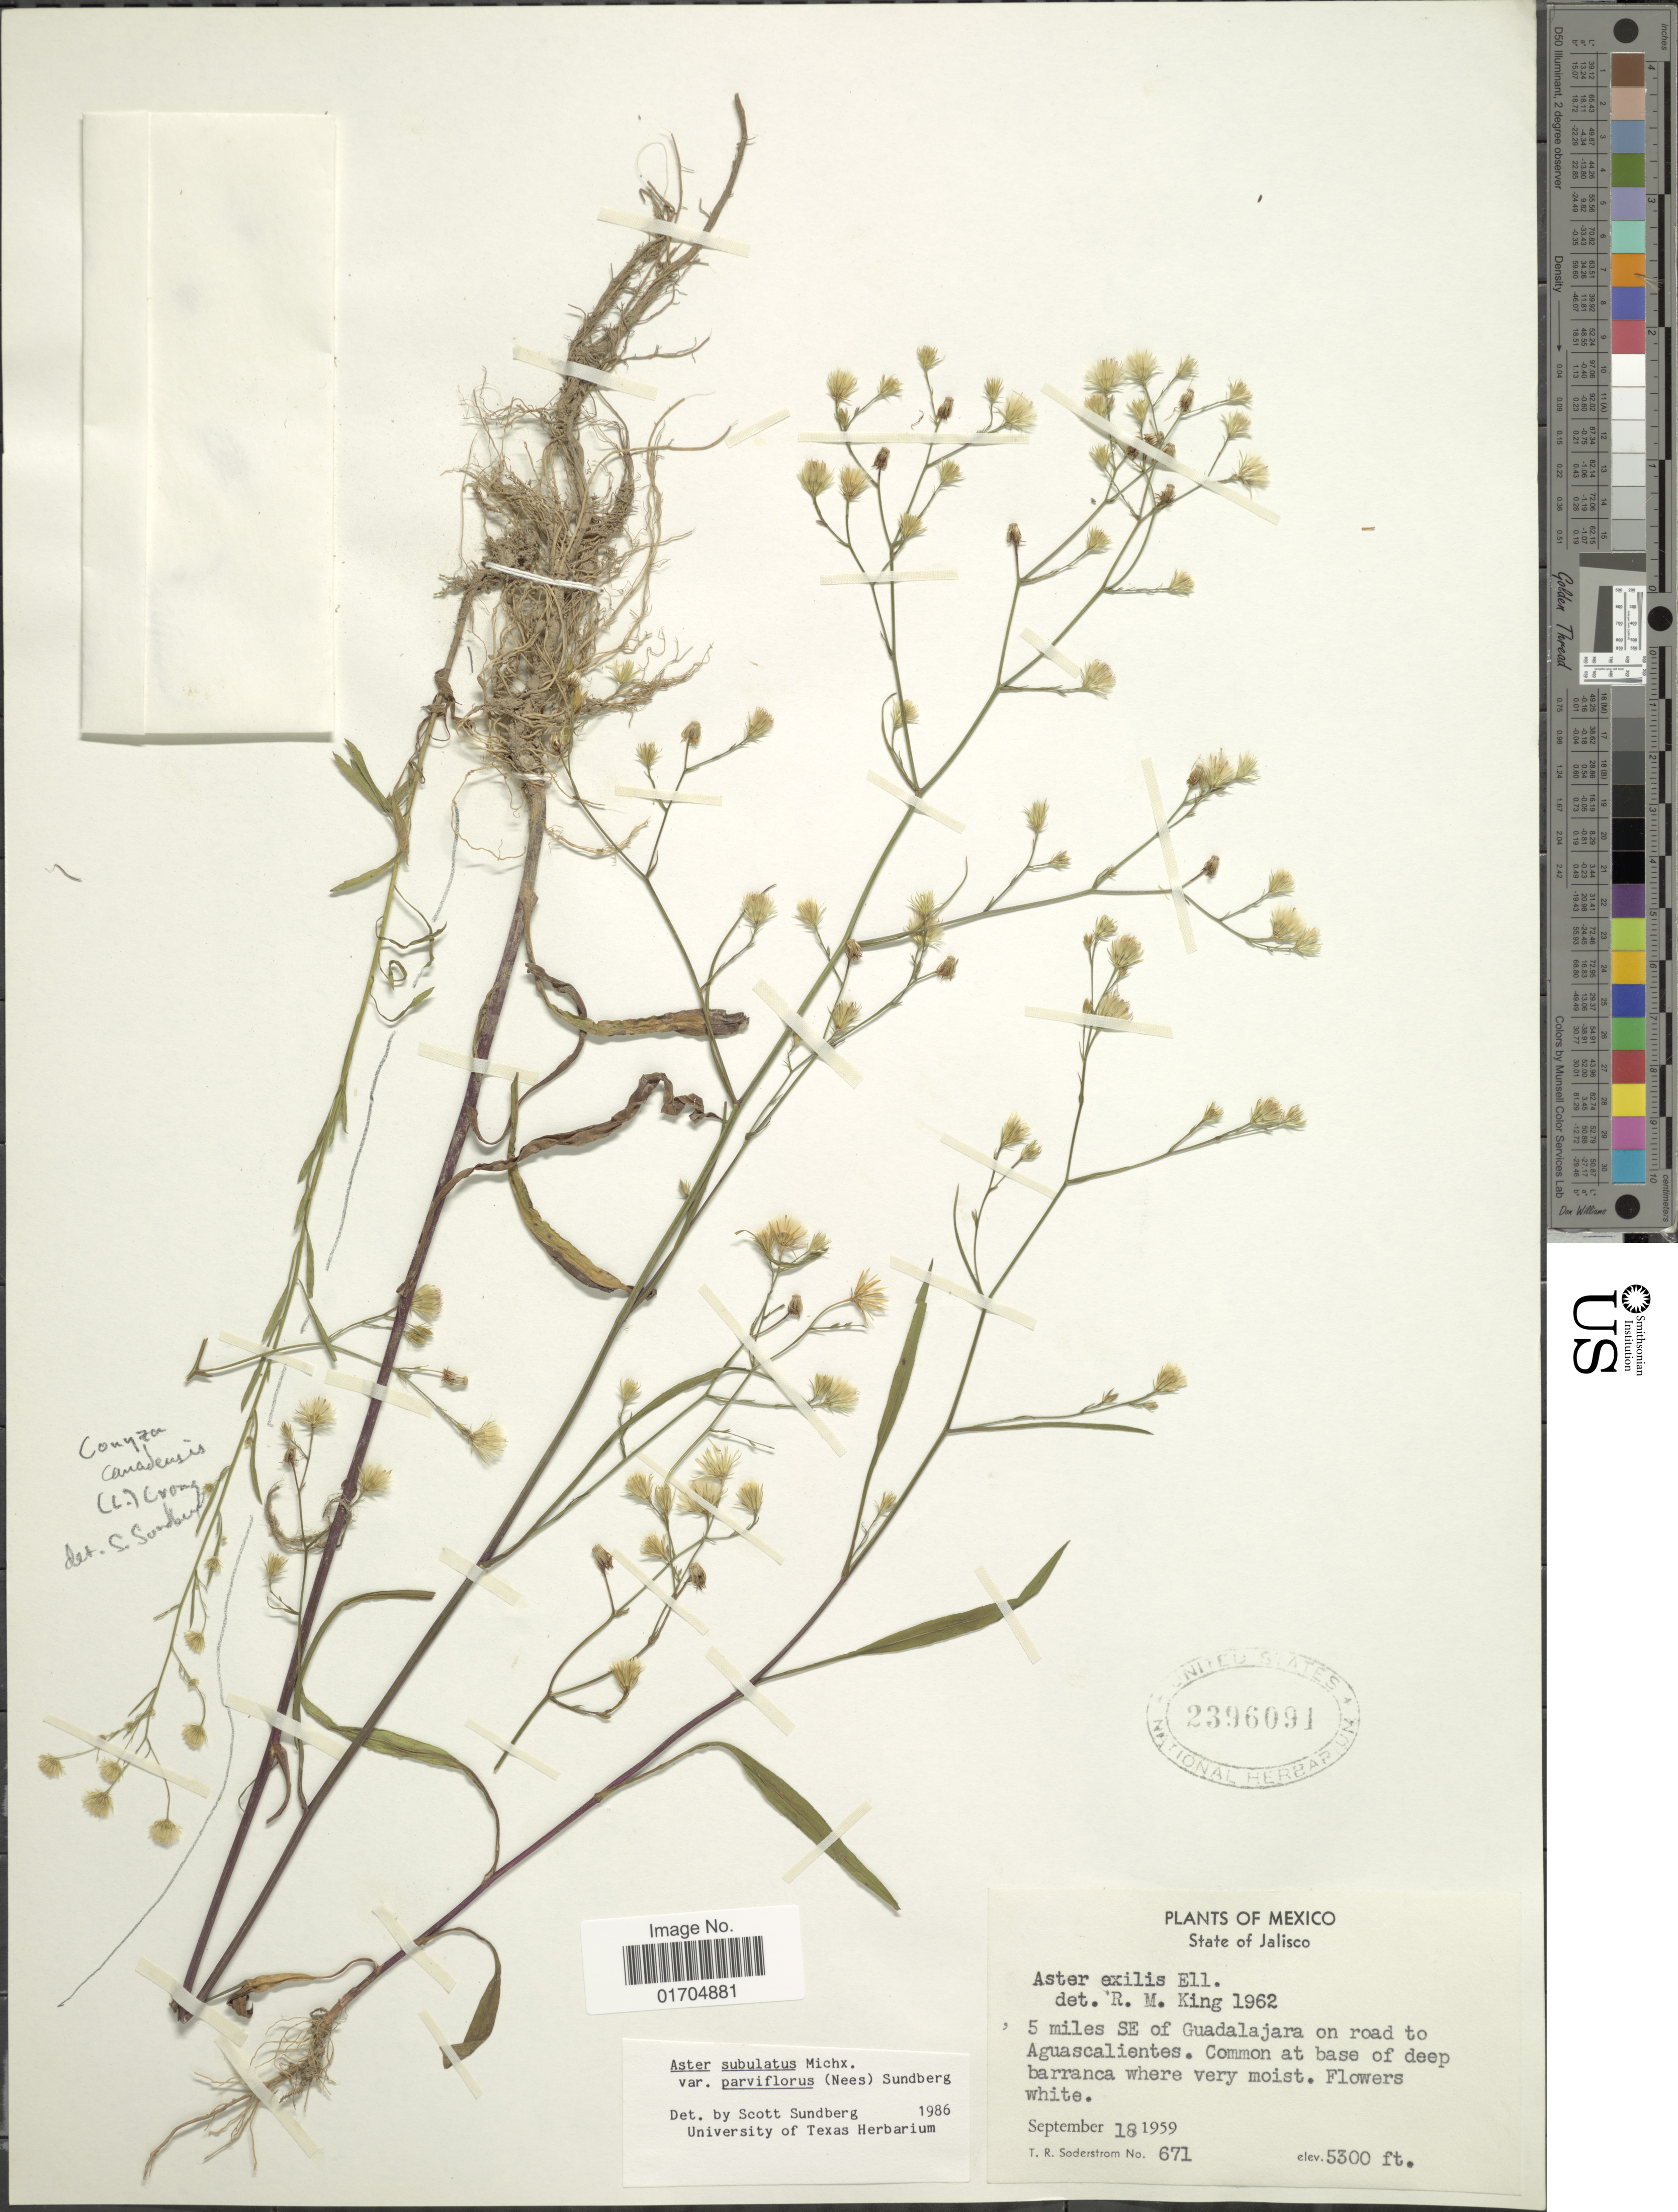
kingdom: Plantae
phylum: Tracheophyta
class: Magnoliopsida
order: Asterales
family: Asteraceae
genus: Symphyotrichum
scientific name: Symphyotrichum subulatum var. parviflorum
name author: (Nees) S.D. Sundb.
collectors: T. R. Soderstrom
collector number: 671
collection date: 1959-09-18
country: Mexico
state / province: Jalisco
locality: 5 miles SE of Guadalajara on road to Aguascalientes. Common at base of deep barranca where very moist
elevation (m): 1615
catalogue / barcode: US 2396091